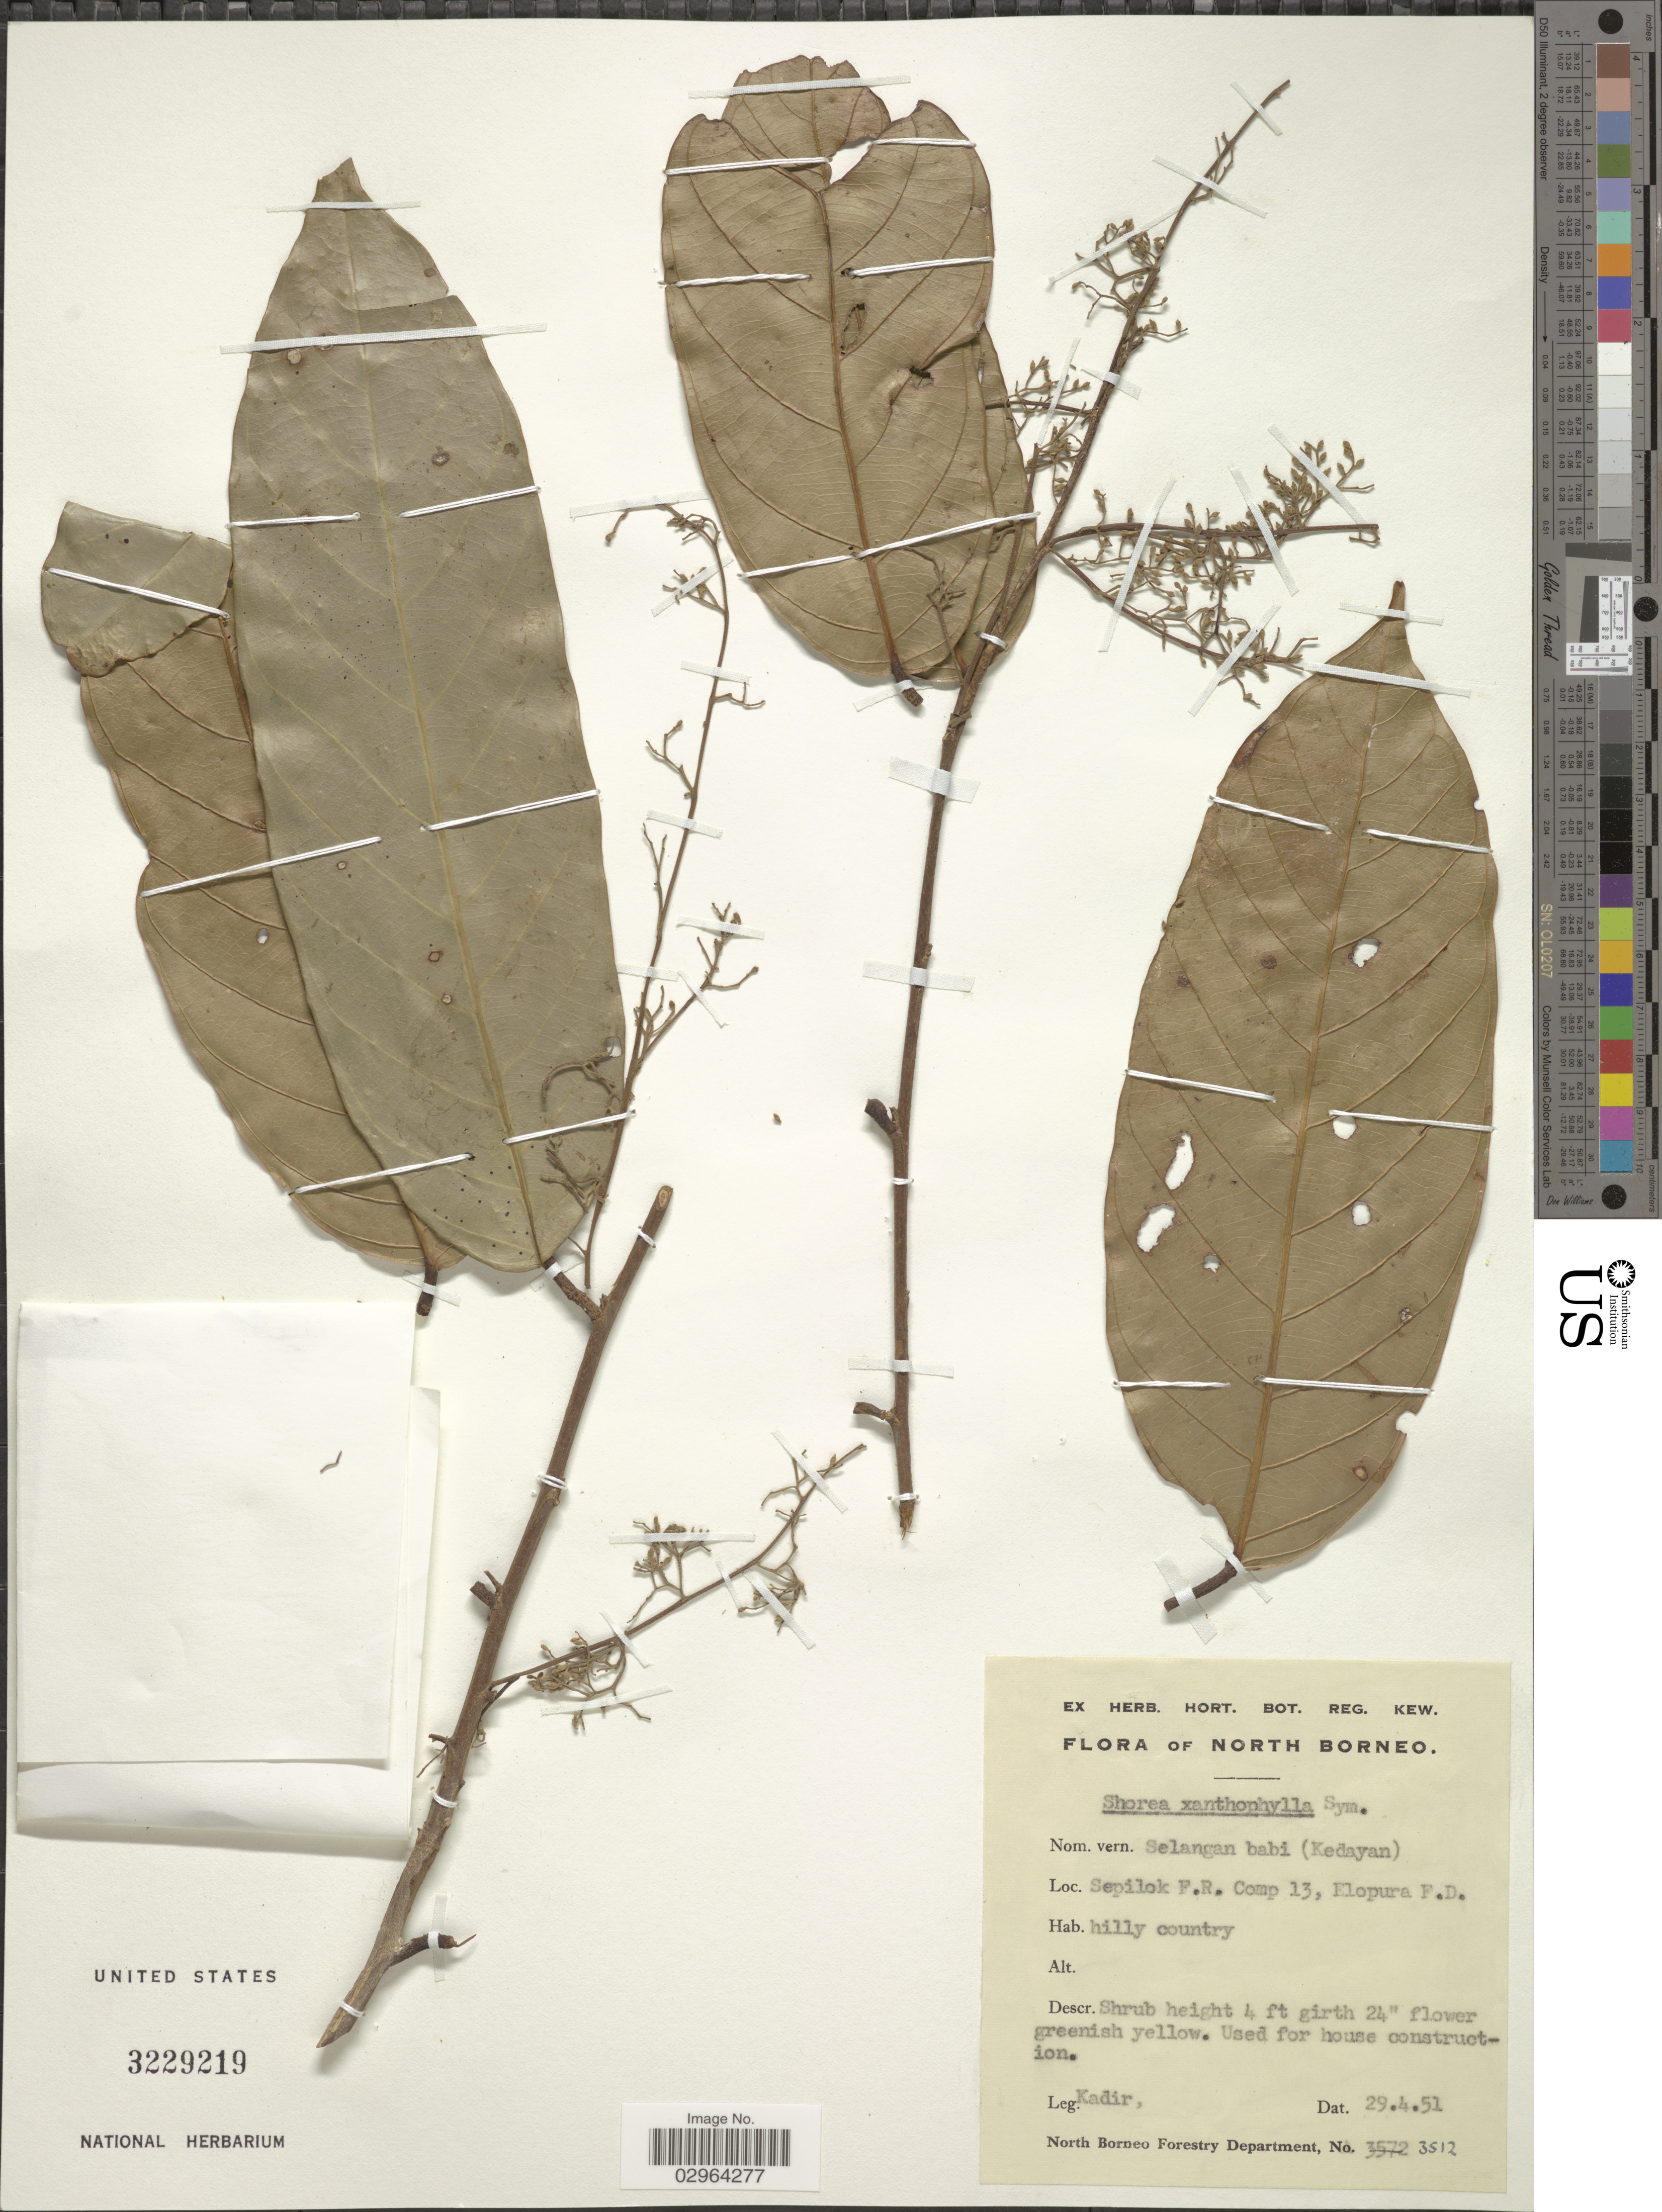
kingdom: Plantae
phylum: Tracheophyta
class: Magnoliopsida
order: Malvales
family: Dipterocarpaceae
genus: Shorea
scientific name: Shorea xanthophylla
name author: Symington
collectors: -. Kadir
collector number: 3512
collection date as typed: Transcribed d/m/y: 29/4/51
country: Malaysia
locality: North Borneo. Sepilok F.R. Comp 13, Elopura F.D.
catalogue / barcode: US 3229219